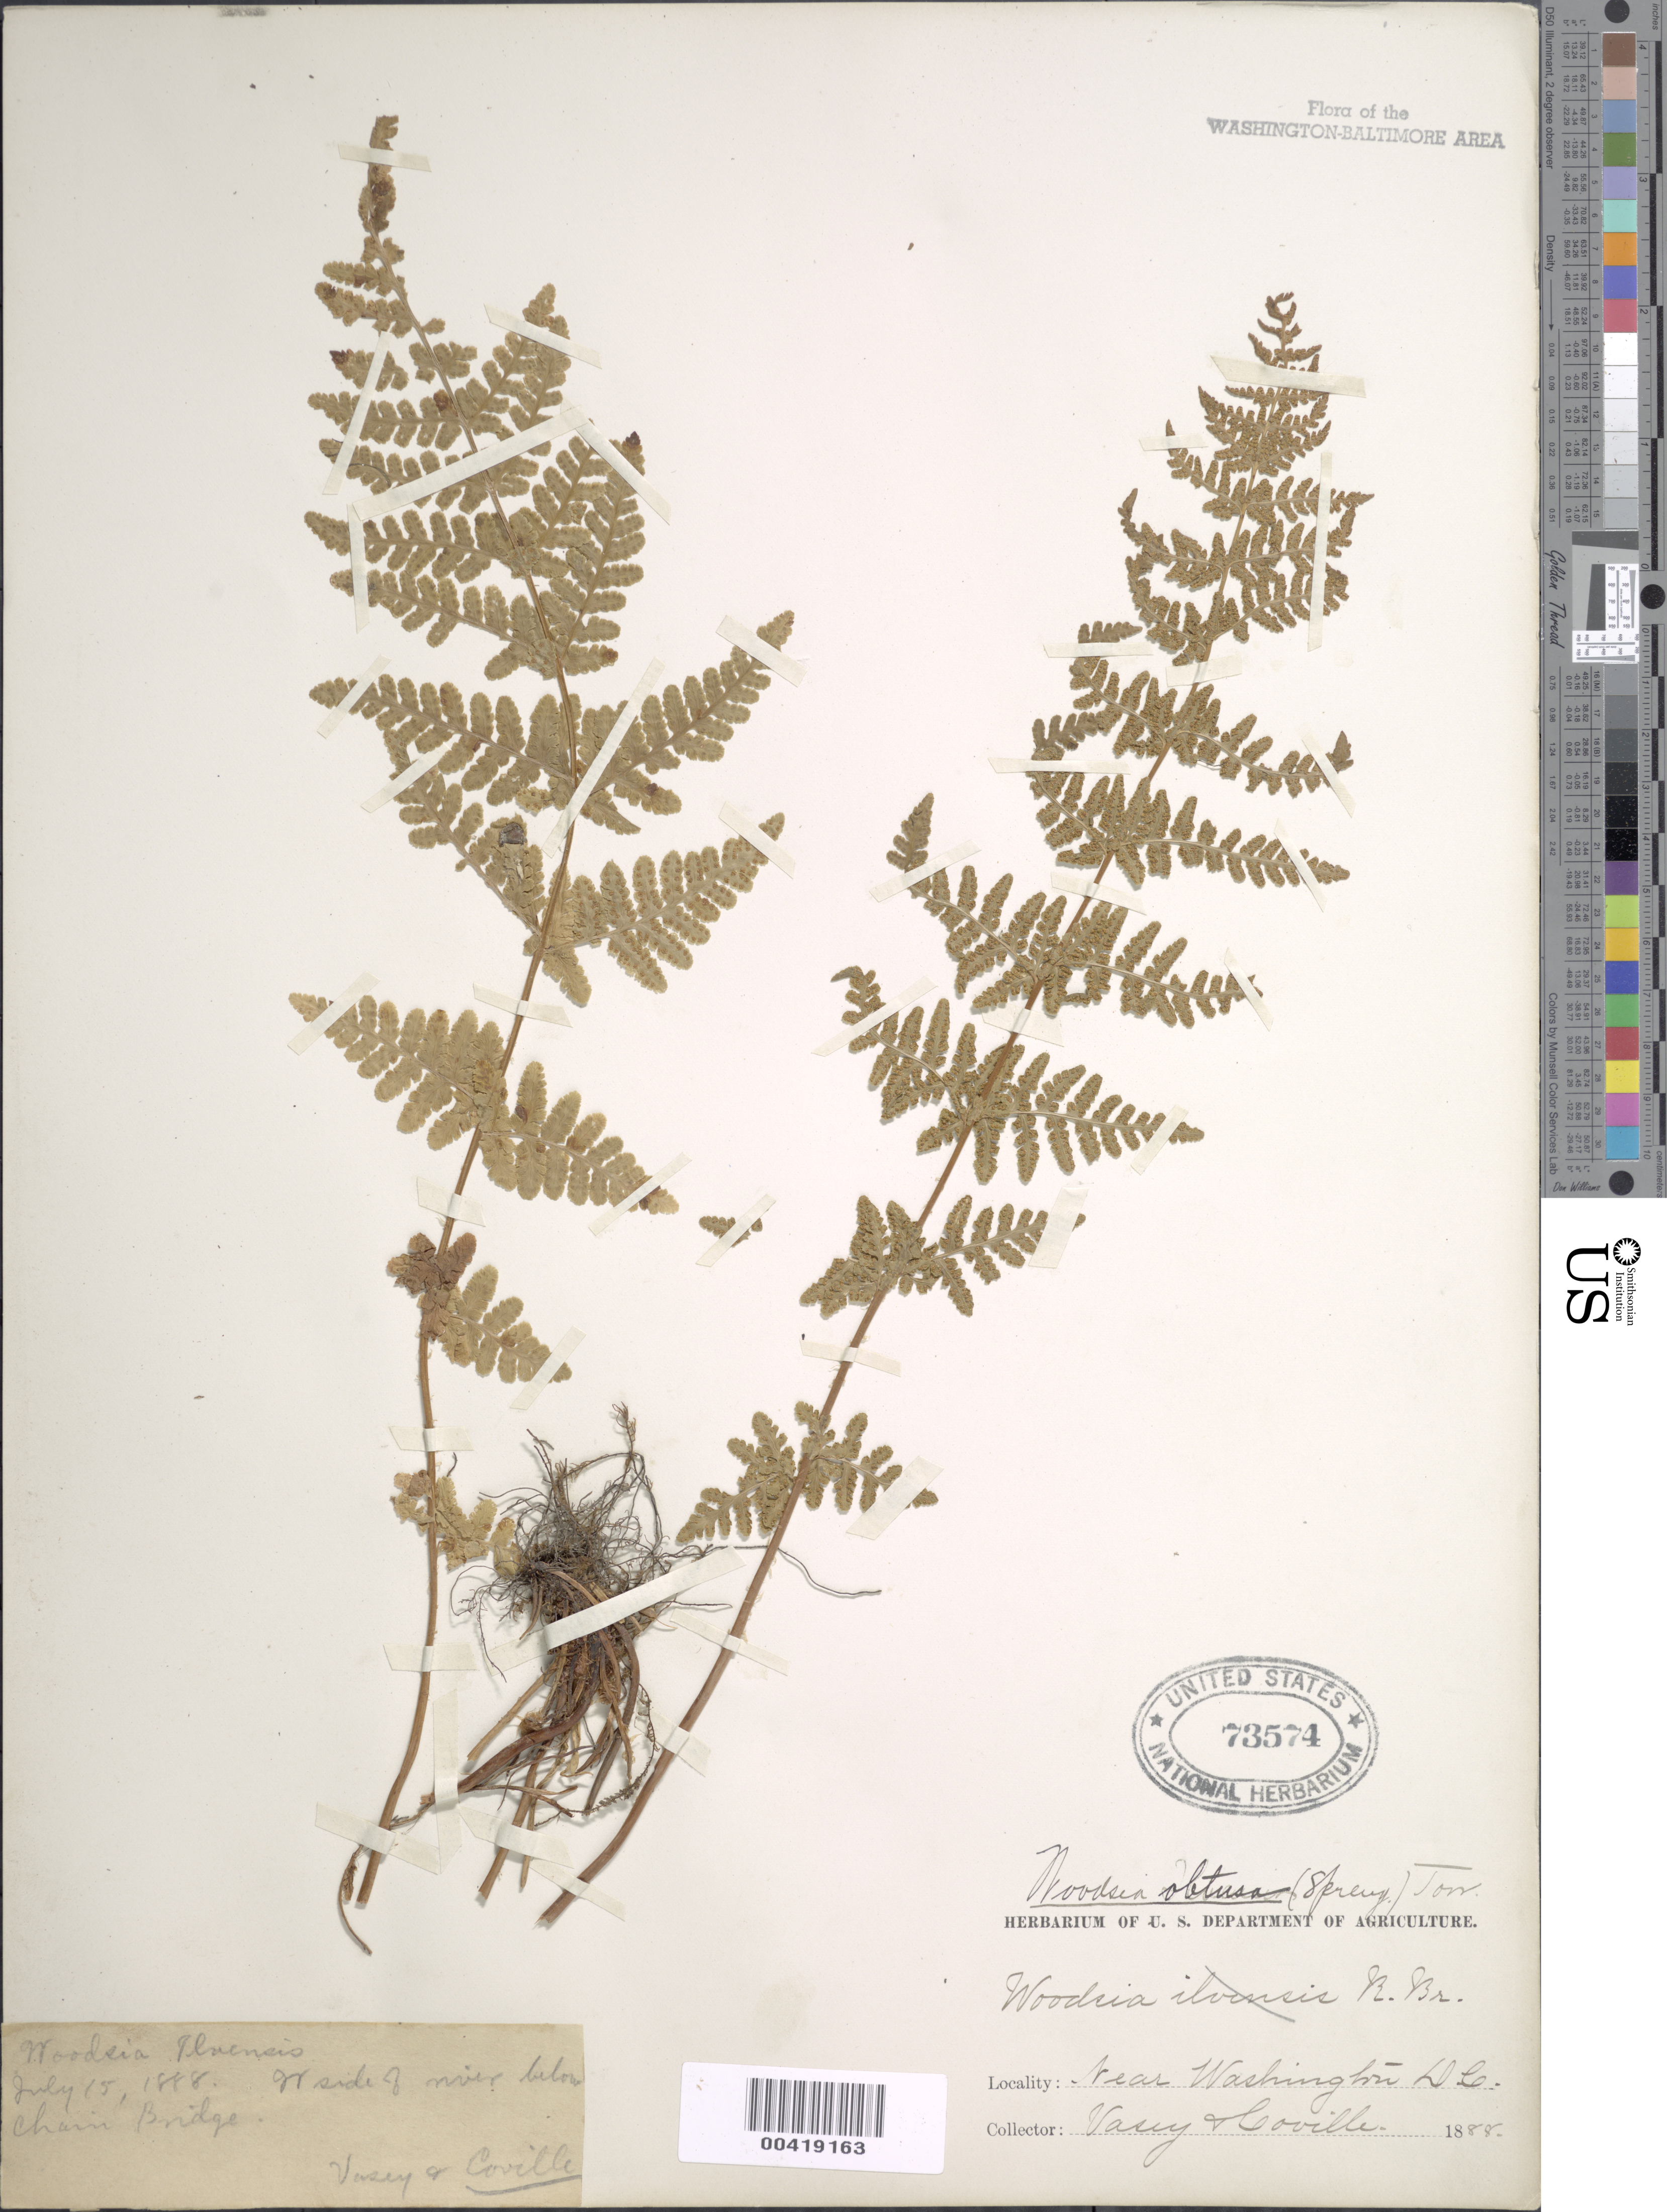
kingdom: Plantae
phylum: Tracheophyta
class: Polypodiopsida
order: Polypodiales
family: Woodsiaceae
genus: Woodsia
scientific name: Woodsia obtusa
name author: (Spreng.) Torr.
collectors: G. R. Vasey & F. V. Coville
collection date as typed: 15 Jul 1888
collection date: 1888-07-15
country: United States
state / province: Virginia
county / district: Fairfax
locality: Below Chain Bridge C. and O. Canal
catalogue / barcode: US 73574